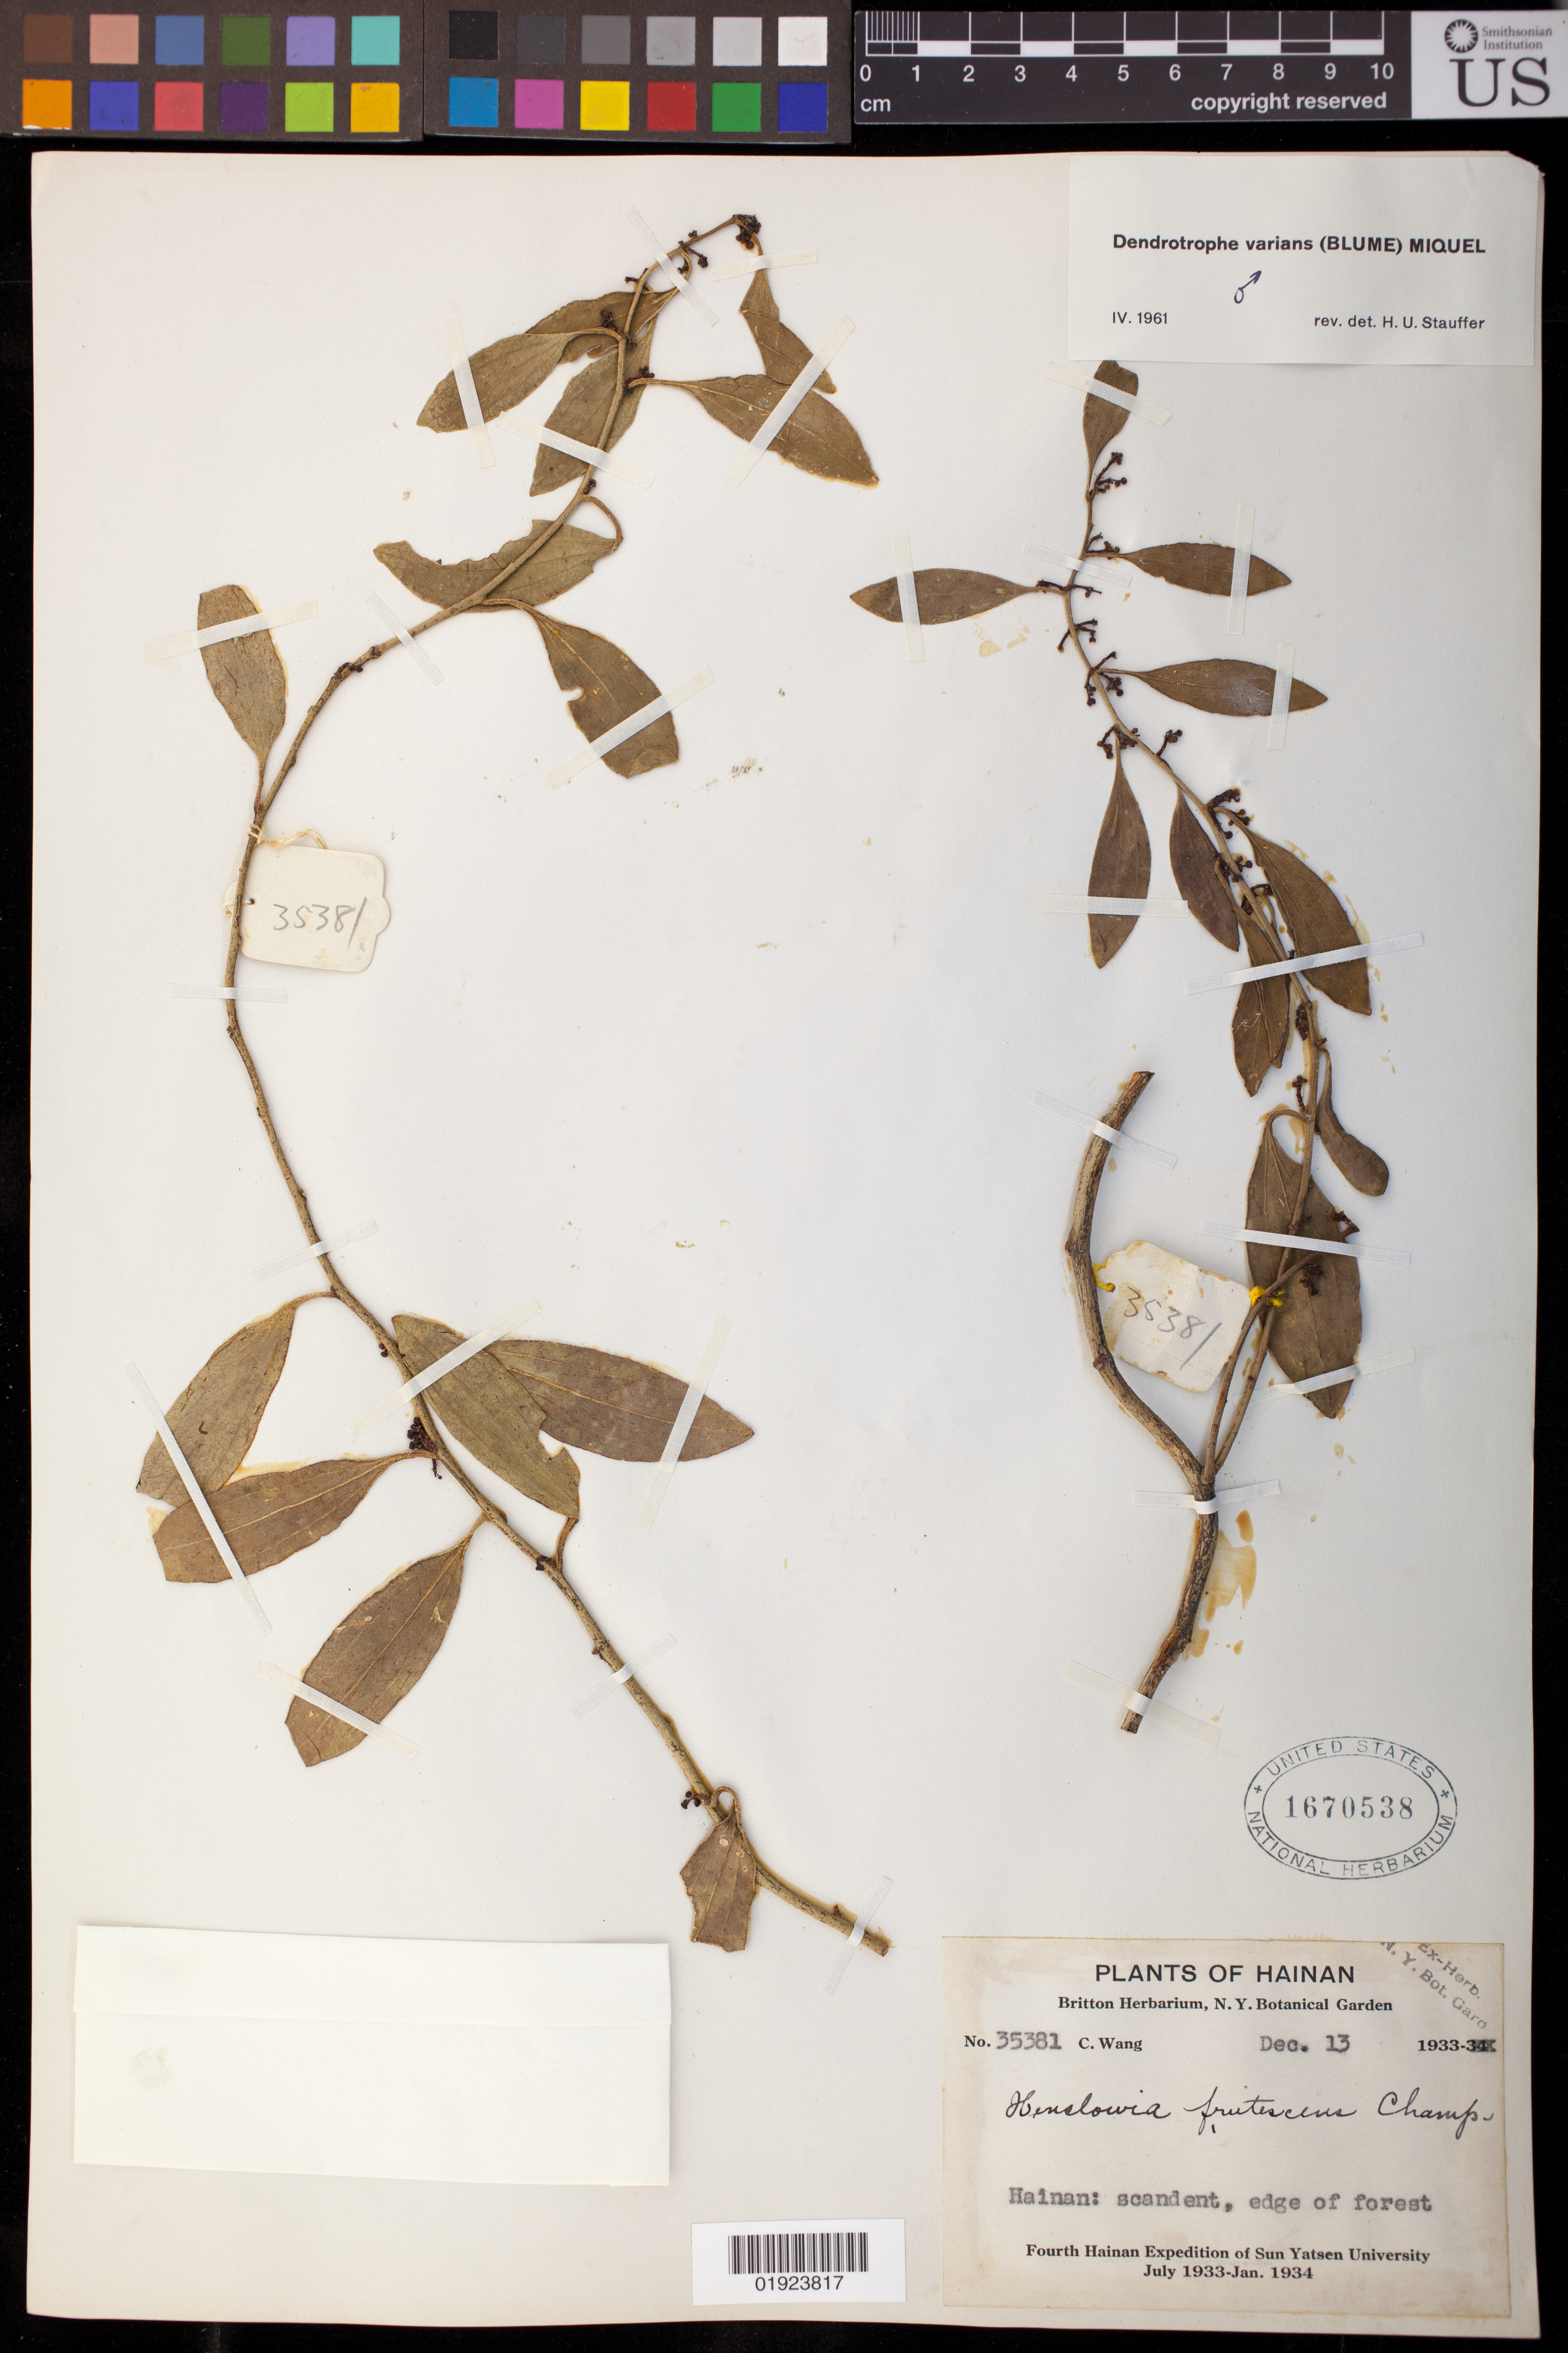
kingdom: Plantae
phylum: Tracheophyta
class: Magnoliopsida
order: Santalales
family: Amphorogynaceae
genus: Dendrotrophe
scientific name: Dendrotrophe varians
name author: (Blume) Miq.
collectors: C. Wang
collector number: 35381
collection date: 1933-12-13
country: China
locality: Hainan edge of forest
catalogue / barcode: US 1670538